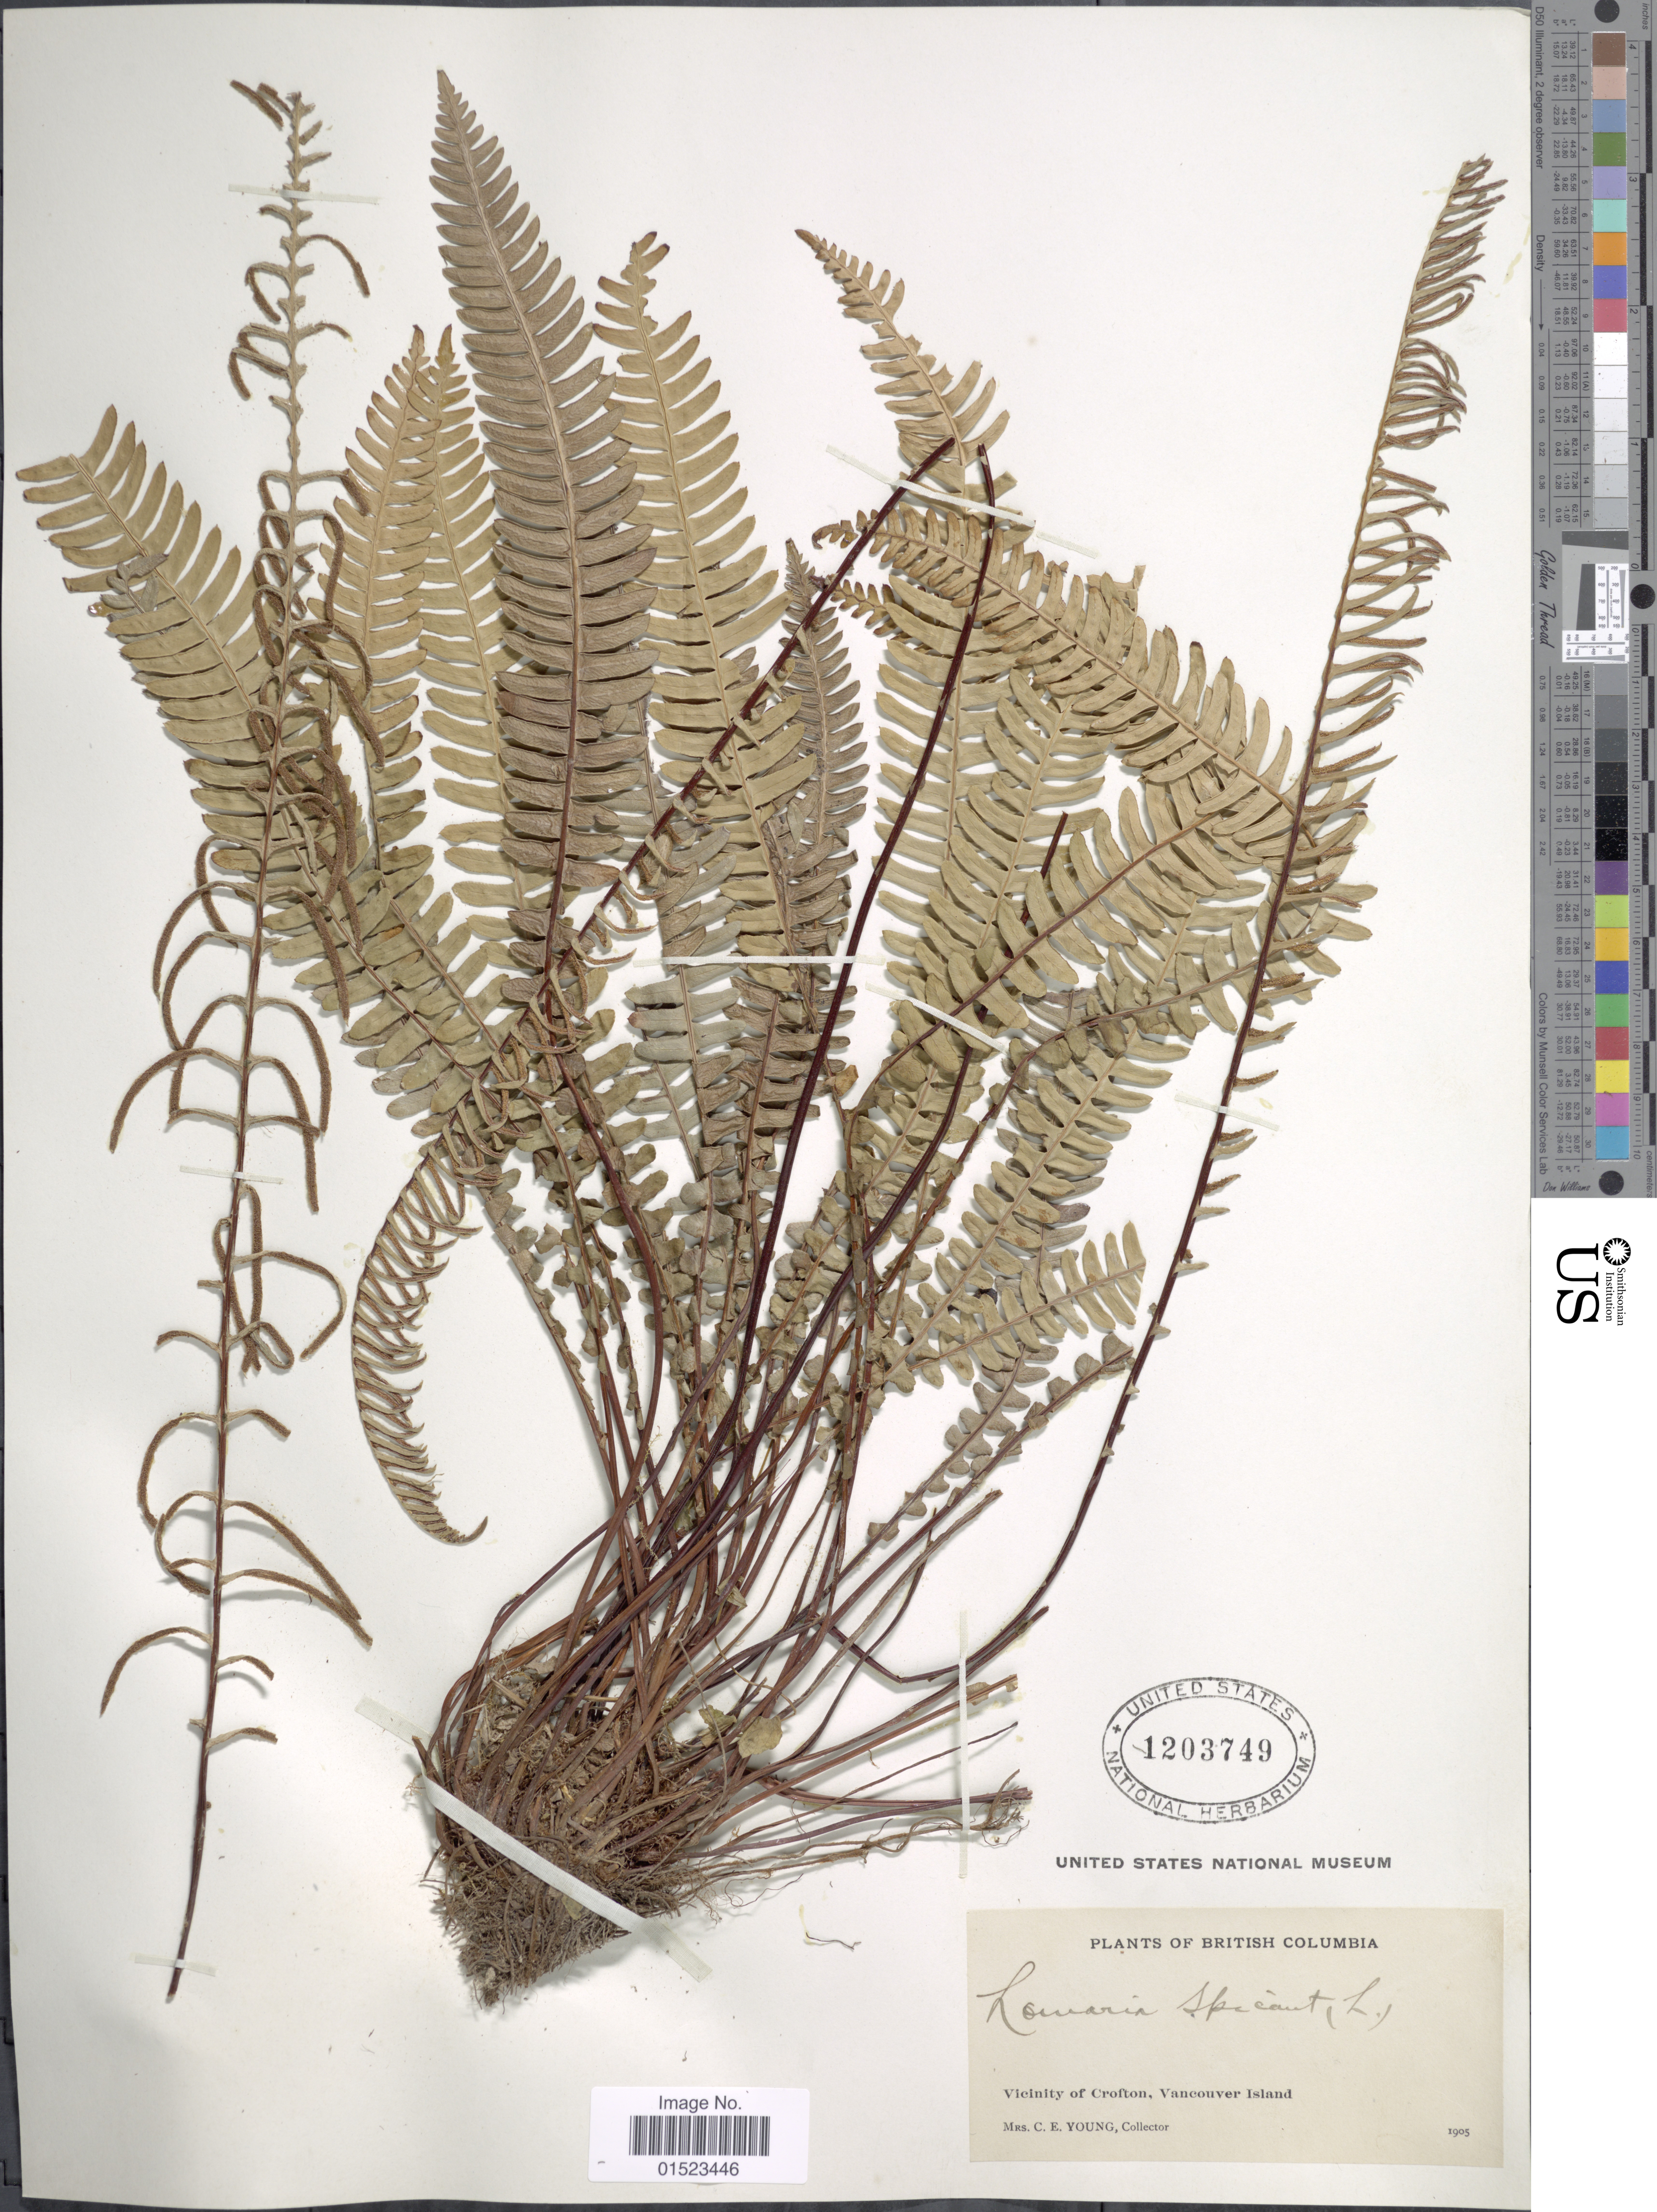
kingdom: Plantae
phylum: Tracheophyta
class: Polypodiopsida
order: Polypodiales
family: Blechnaceae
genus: Blechnum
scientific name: Blechnum spicant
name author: (L.) Sm.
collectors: C. Young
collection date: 1905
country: Canada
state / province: British Columbia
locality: Vicinity of Crofton, Vancouver Island, British Colombia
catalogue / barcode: US 1203749